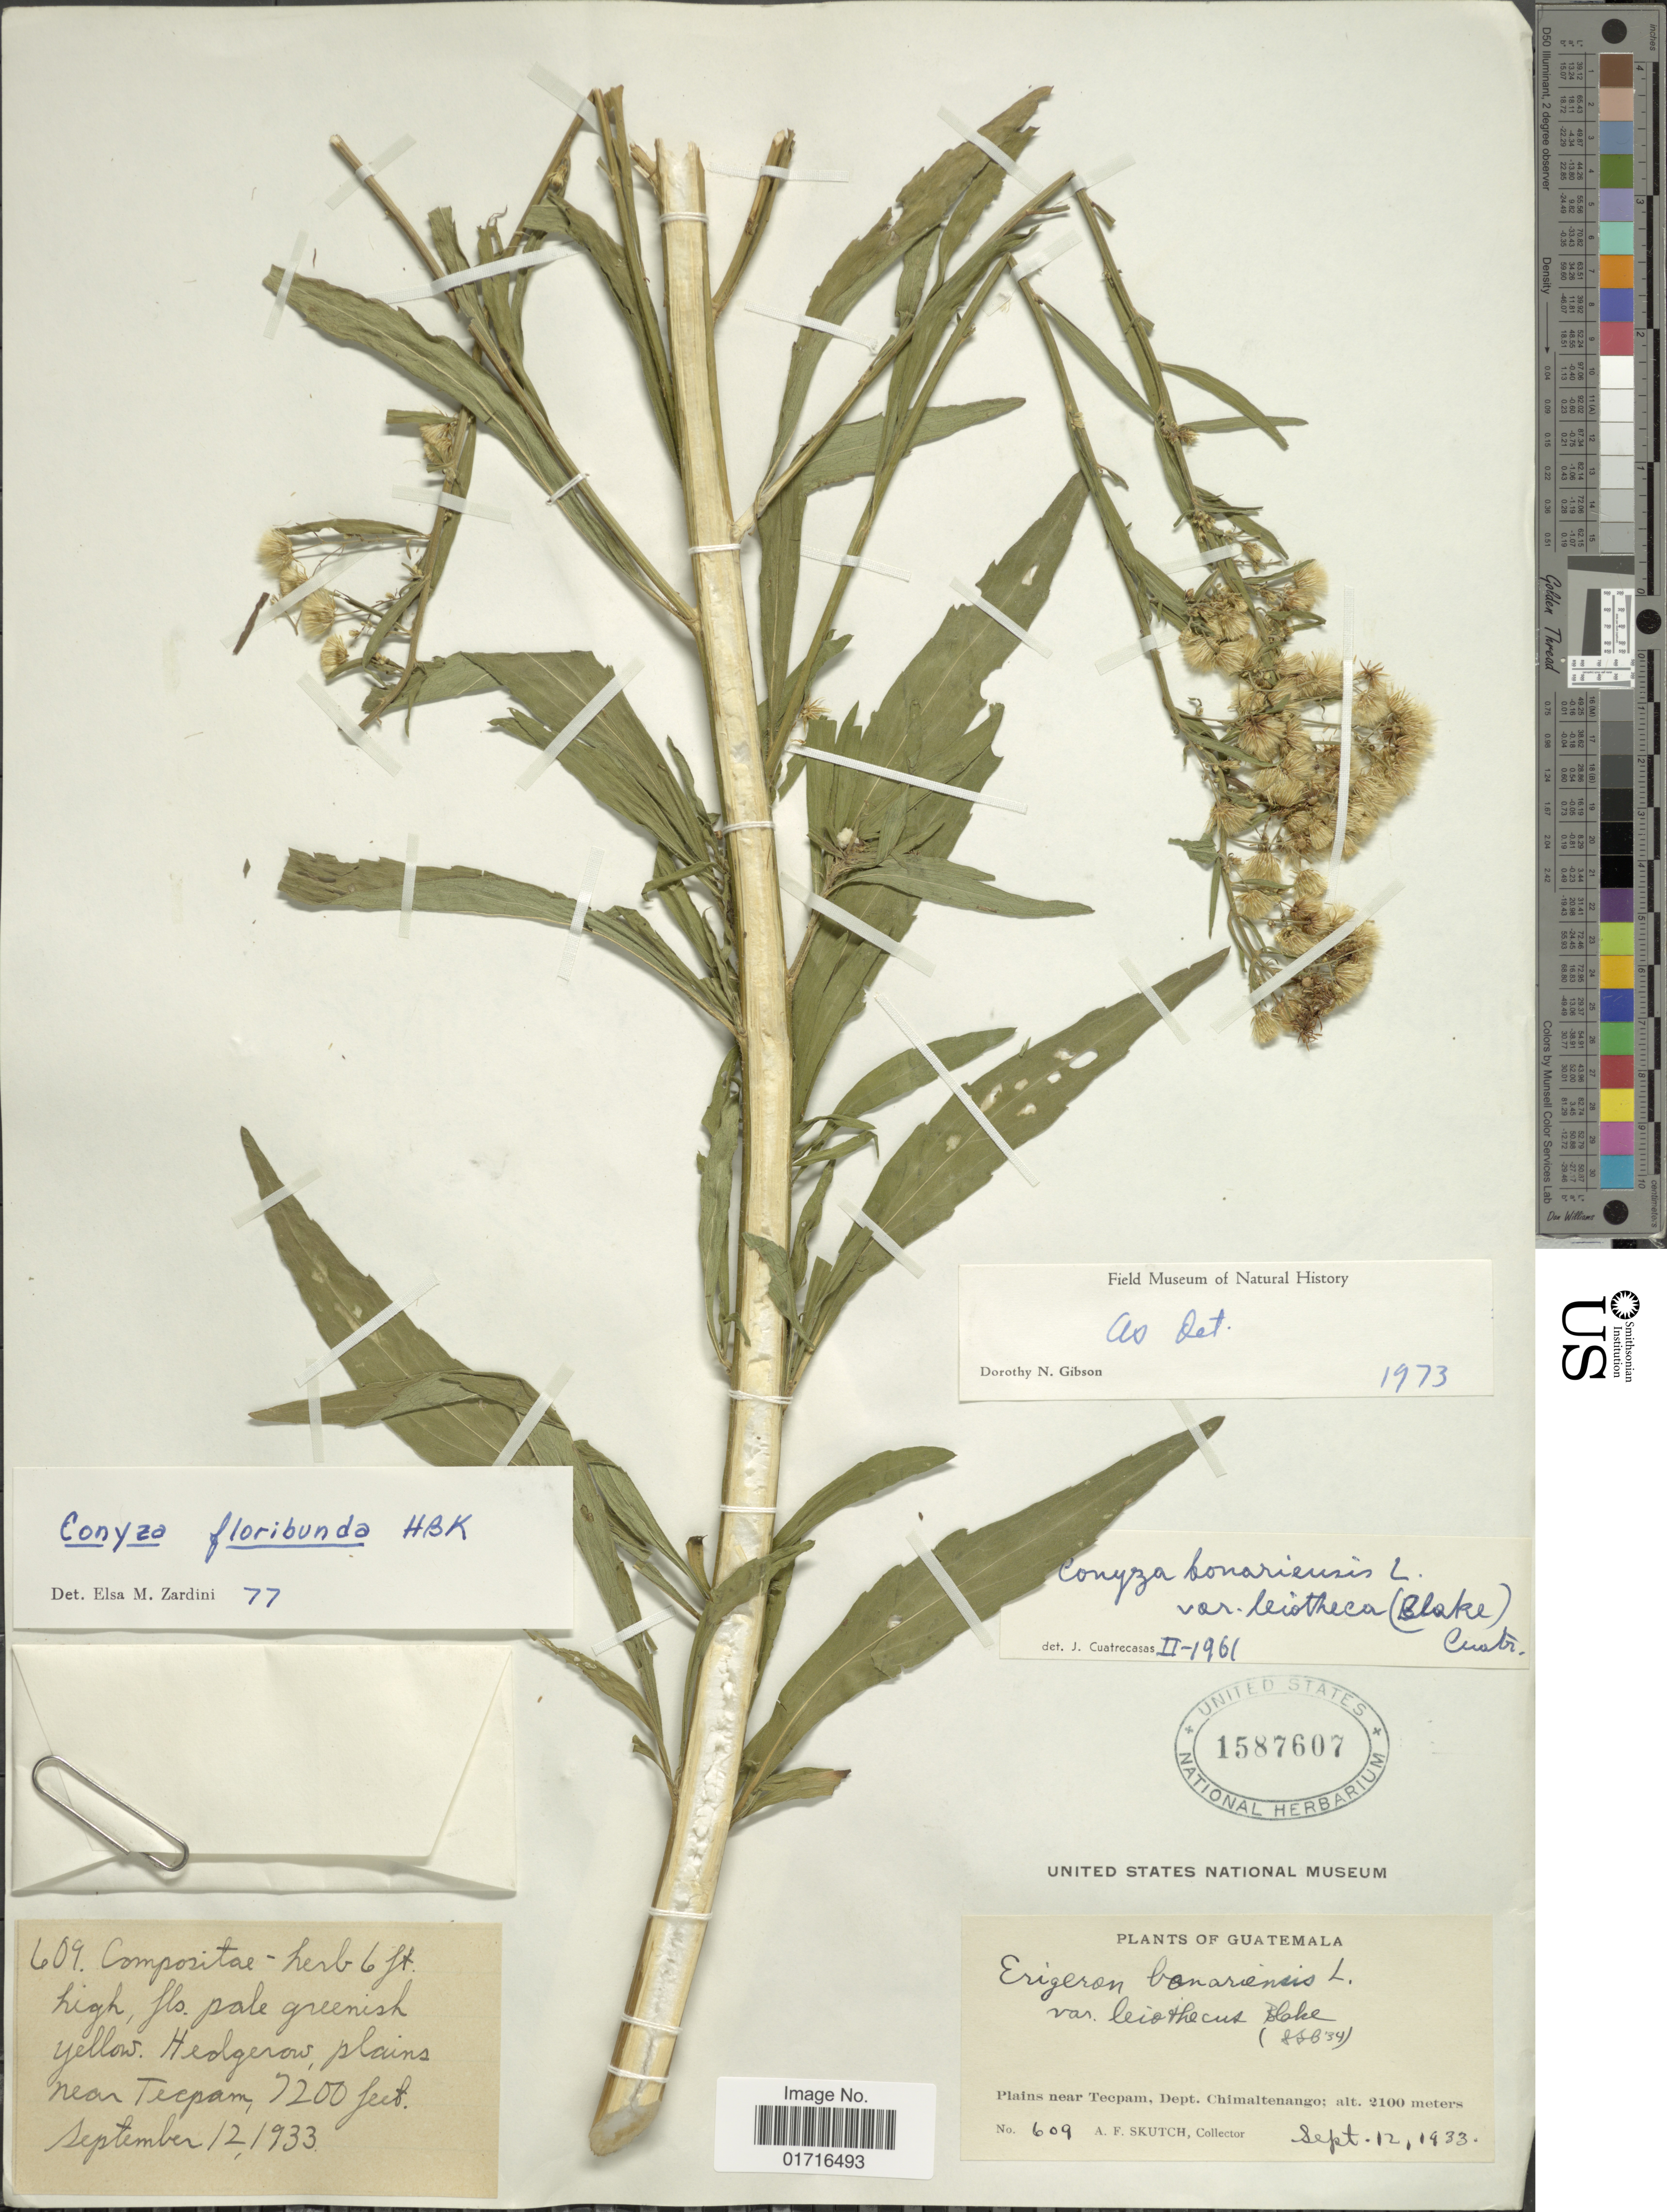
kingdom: Plantae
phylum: Tracheophyta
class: Magnoliopsida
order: Asterales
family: Asteraceae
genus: Conyza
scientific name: Conyza floribunda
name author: Kunth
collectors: A. F. Skutch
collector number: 609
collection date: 1933-09-12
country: Guatemala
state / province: Chimaltenango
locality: Plains near Tecpam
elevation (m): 2100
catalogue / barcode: US 1587607